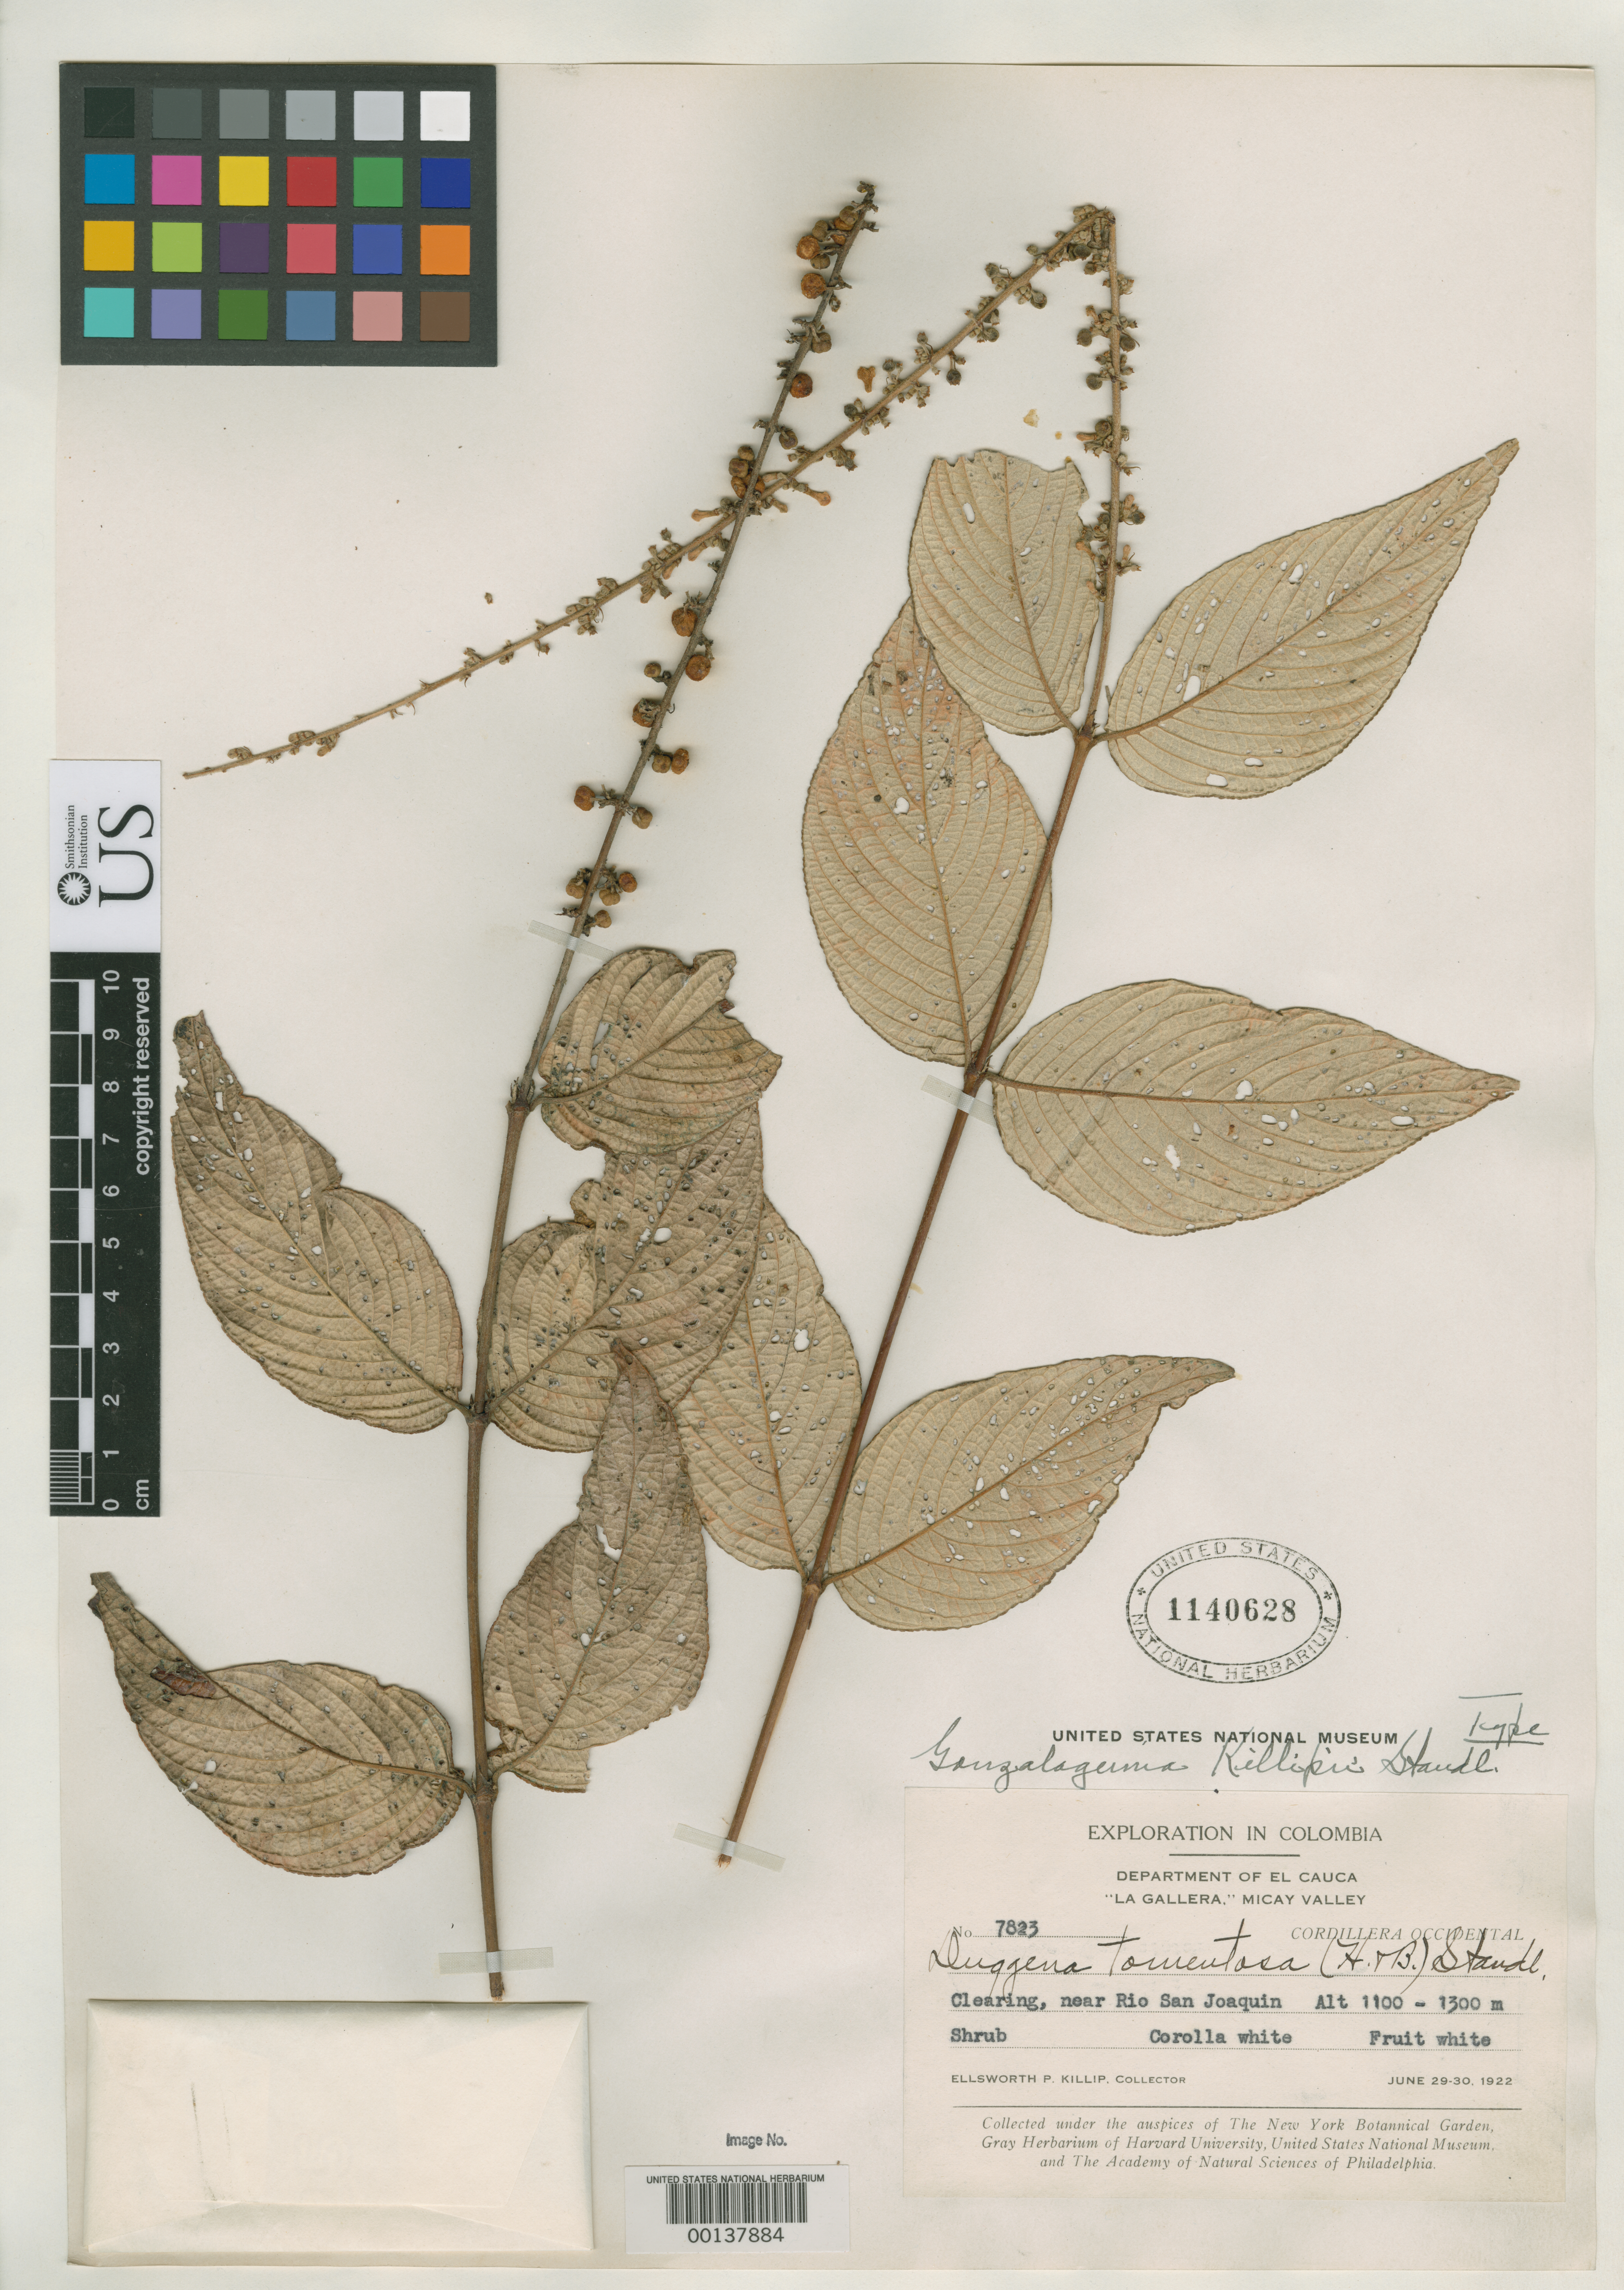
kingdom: Plantae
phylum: Tracheophyta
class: Magnoliopsida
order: Gentianales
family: Rubiaceae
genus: Gonzalagunia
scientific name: Gonzalagunia killipii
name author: Standl.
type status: Holotype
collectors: E. P. Killip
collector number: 7823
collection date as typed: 29 Jun 1922 to 30 Jun 1922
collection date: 1922-06-29/1922-06-30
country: Colombia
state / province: Cauca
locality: La Gallera, Micay Valley, near Rio San Joaquin, Cordillera Occidental.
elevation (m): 1100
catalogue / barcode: US 1140628